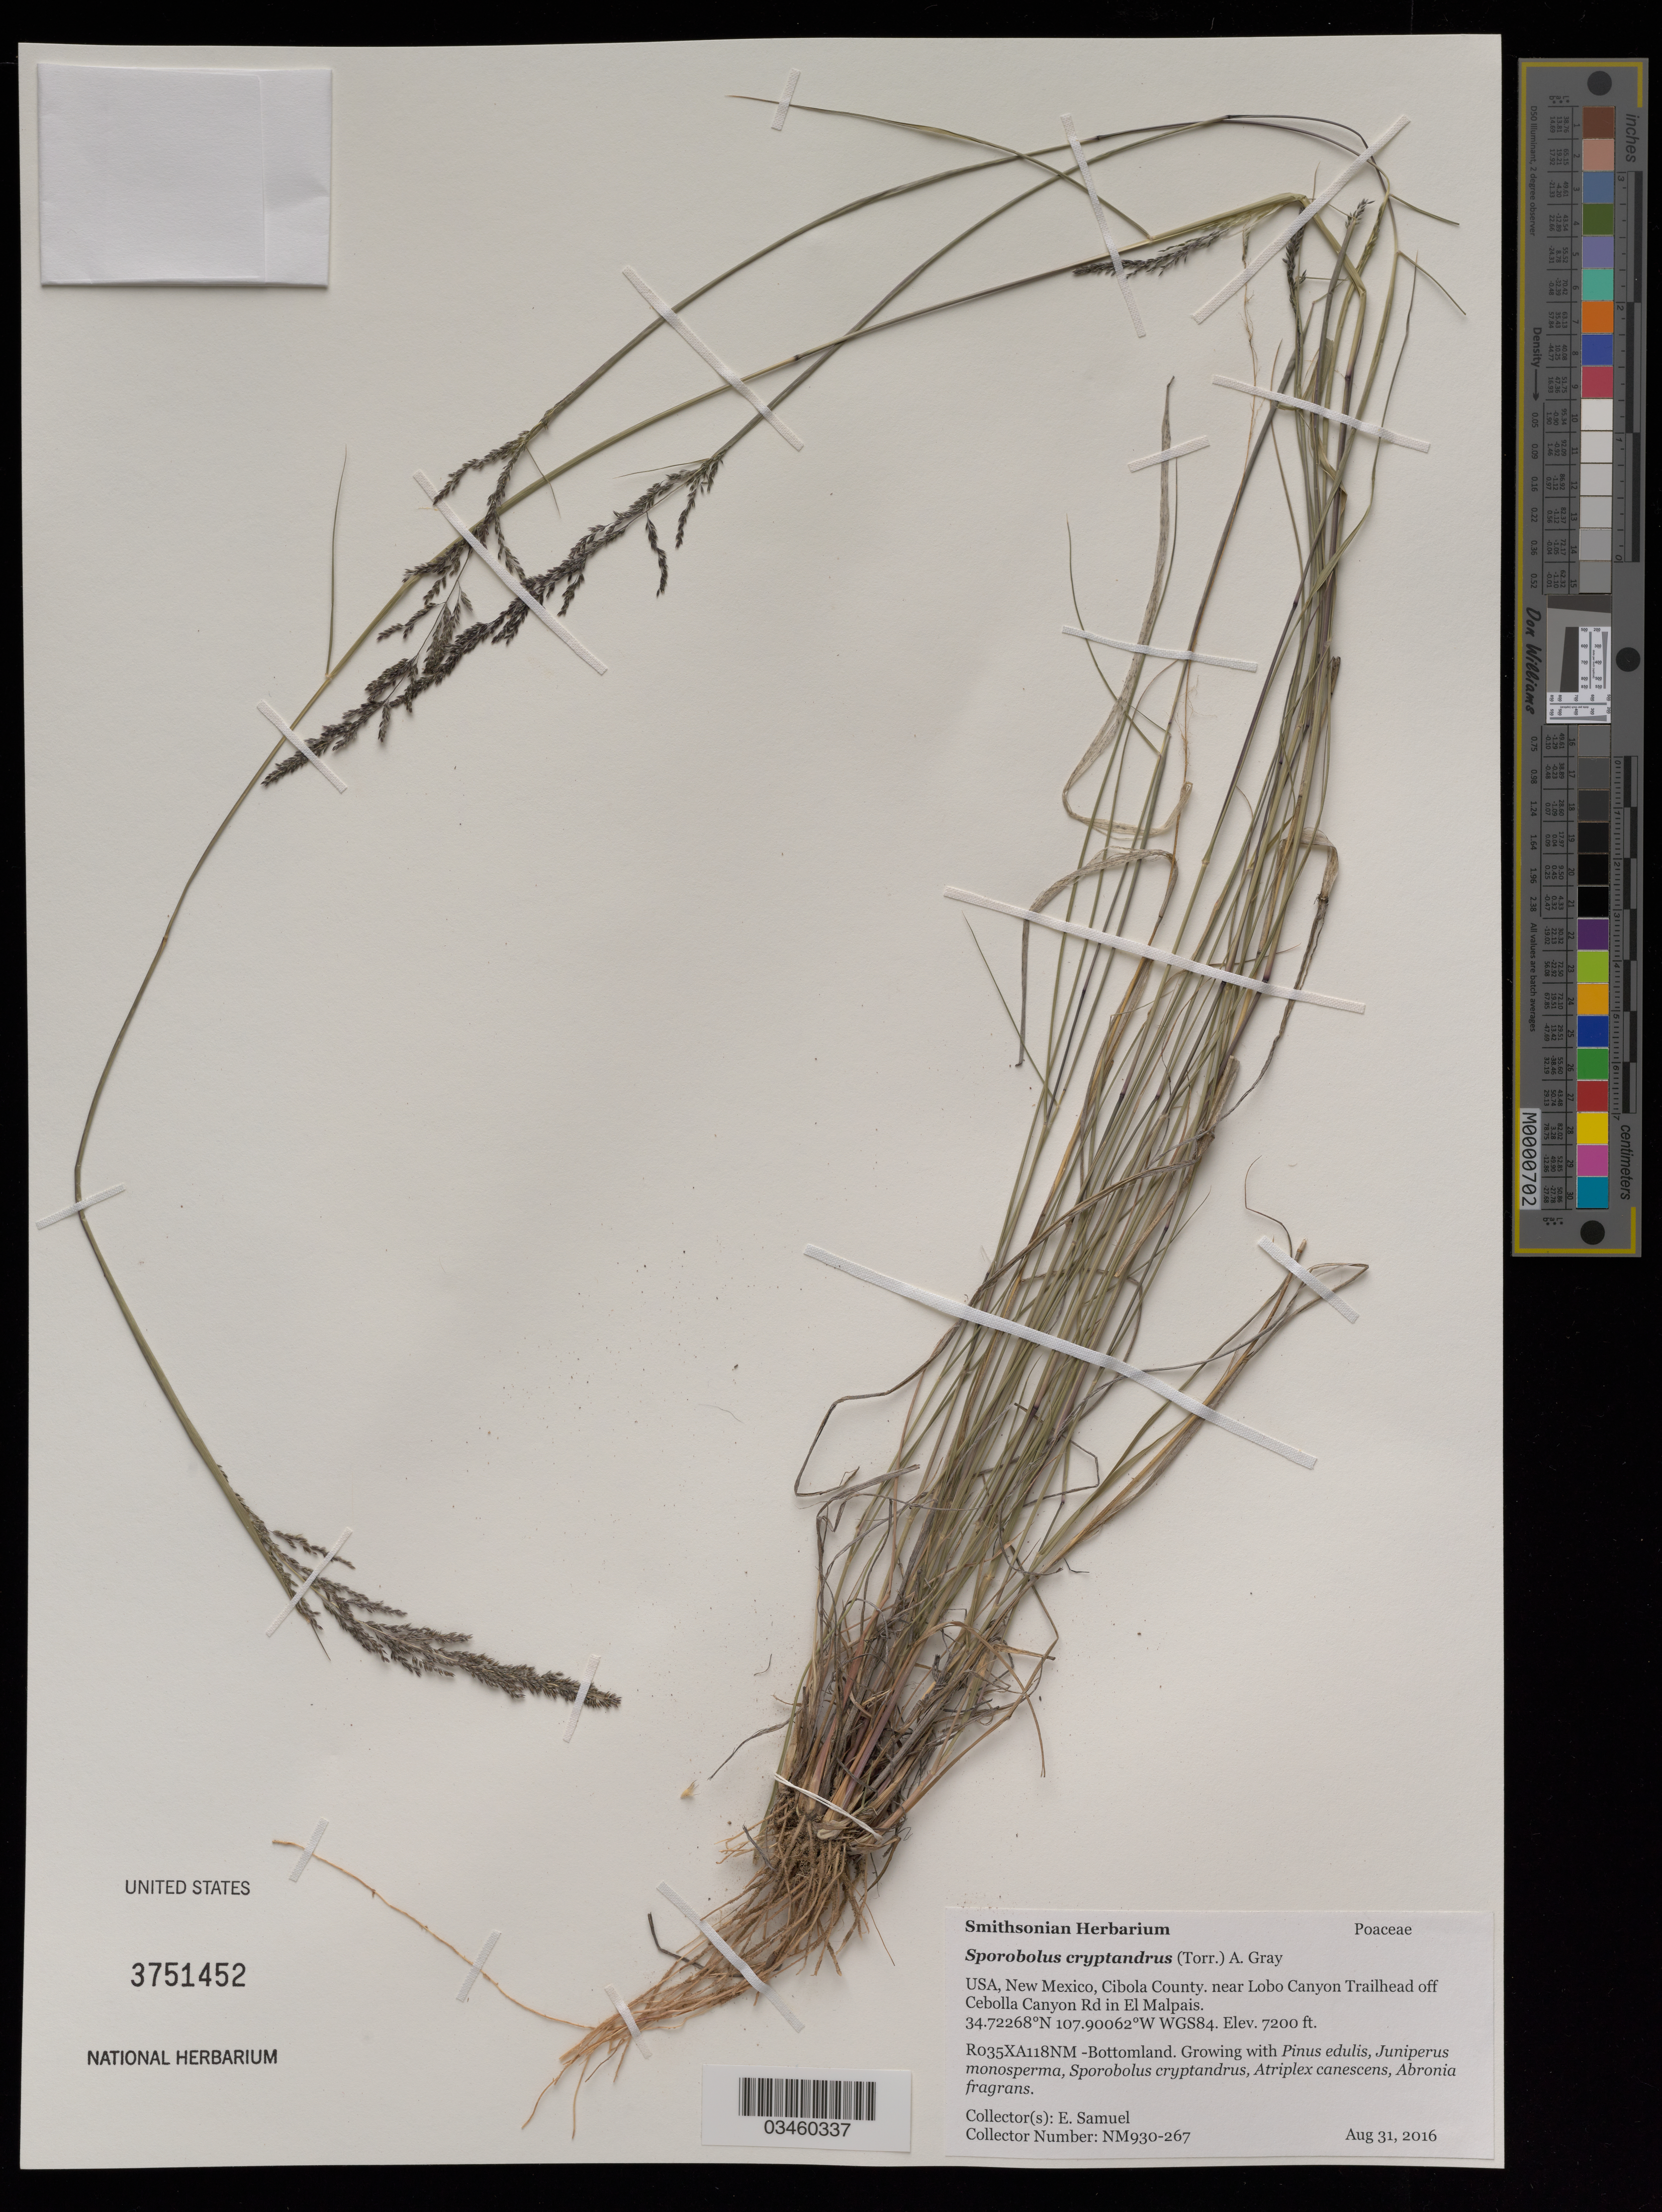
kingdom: Plantae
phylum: Tracheophyta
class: Liliopsida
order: Poales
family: Poaceae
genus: Sporobolus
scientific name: Sporobolus cryptandrus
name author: (Torr.) A. Gray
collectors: E. Samuel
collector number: NM930-267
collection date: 2016-08-31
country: United States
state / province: New Mexico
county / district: Cibola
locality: El Malpais, Lobo Canyon Trailhead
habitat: R035XA118NM -Bottomland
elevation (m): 2195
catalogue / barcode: US 3751452